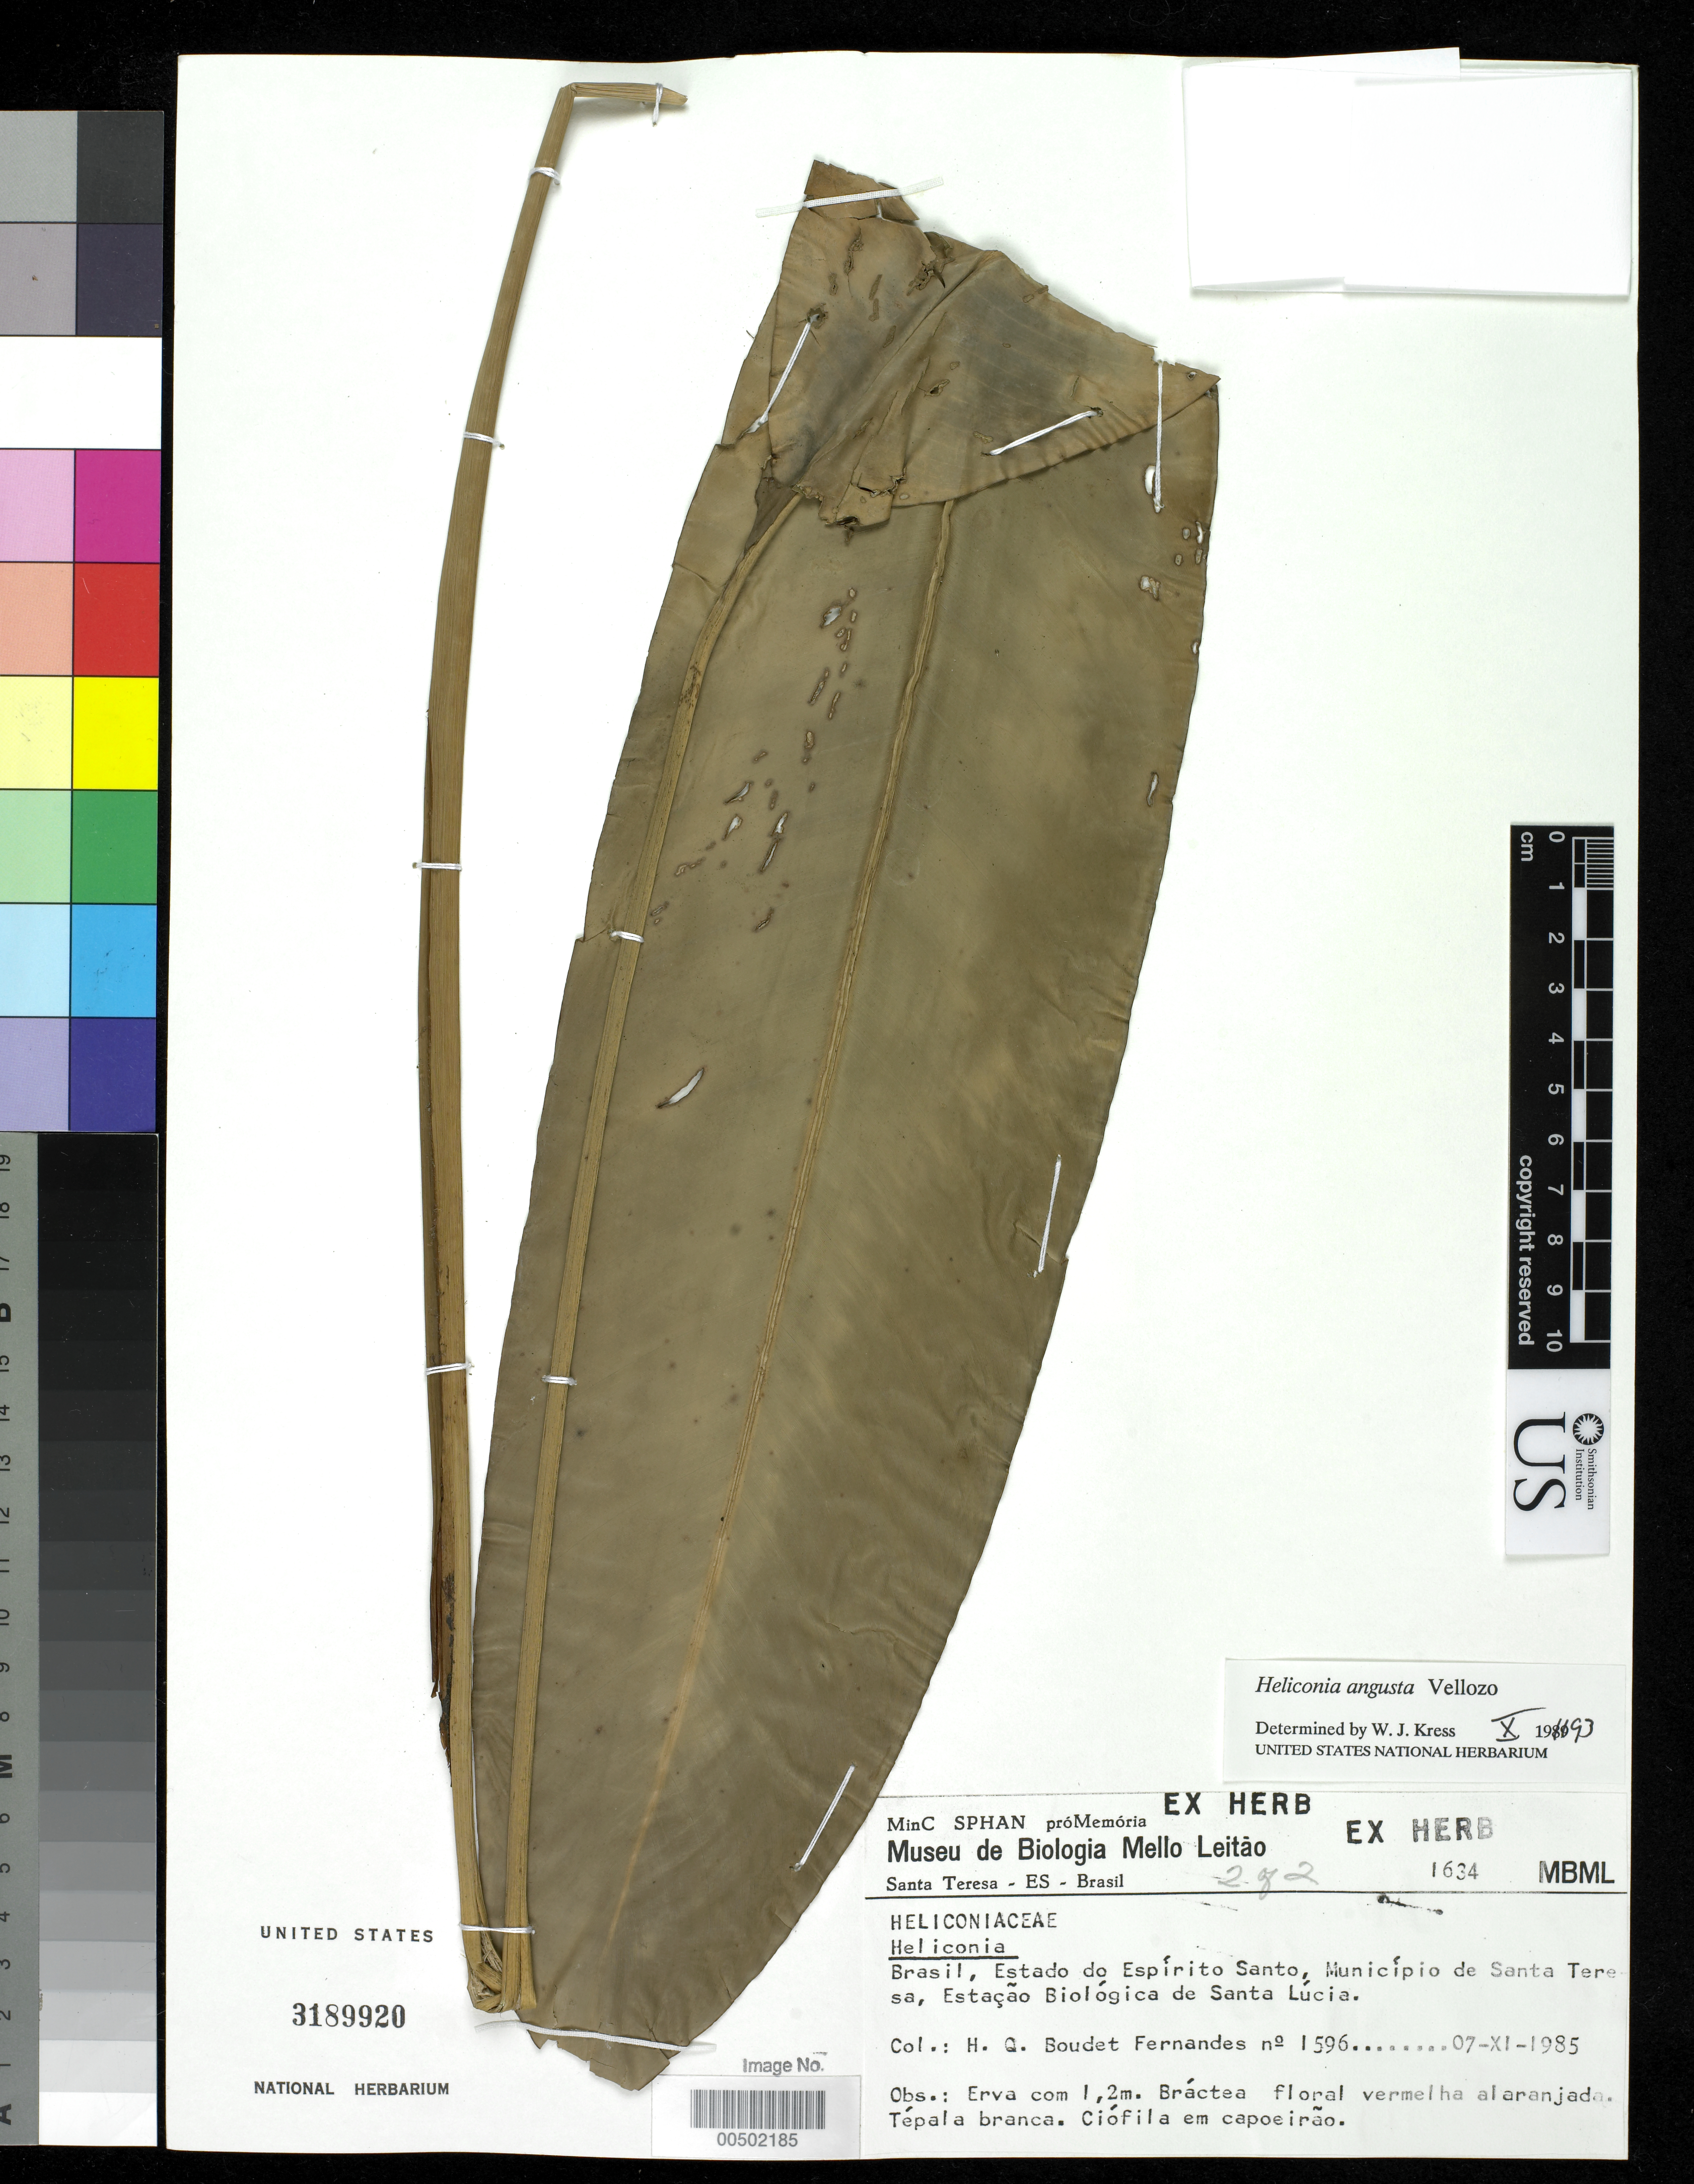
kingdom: Plantae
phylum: Tracheophyta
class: Liliopsida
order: Zingiberales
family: Heliconiaceae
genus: Heliconia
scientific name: Heliconia angusta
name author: Vell.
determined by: Kress, W. J., (US), Smithsonian Institution - National Museum of Natural History (UNITED STATES)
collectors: H. Q. Boudet Fernandes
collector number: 1596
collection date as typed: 07 Nov 1985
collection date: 1985-11-07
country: Brazil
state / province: Espírito Santo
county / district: Santa Teresa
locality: Estacao biologica de santa lucia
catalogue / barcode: US 3189920